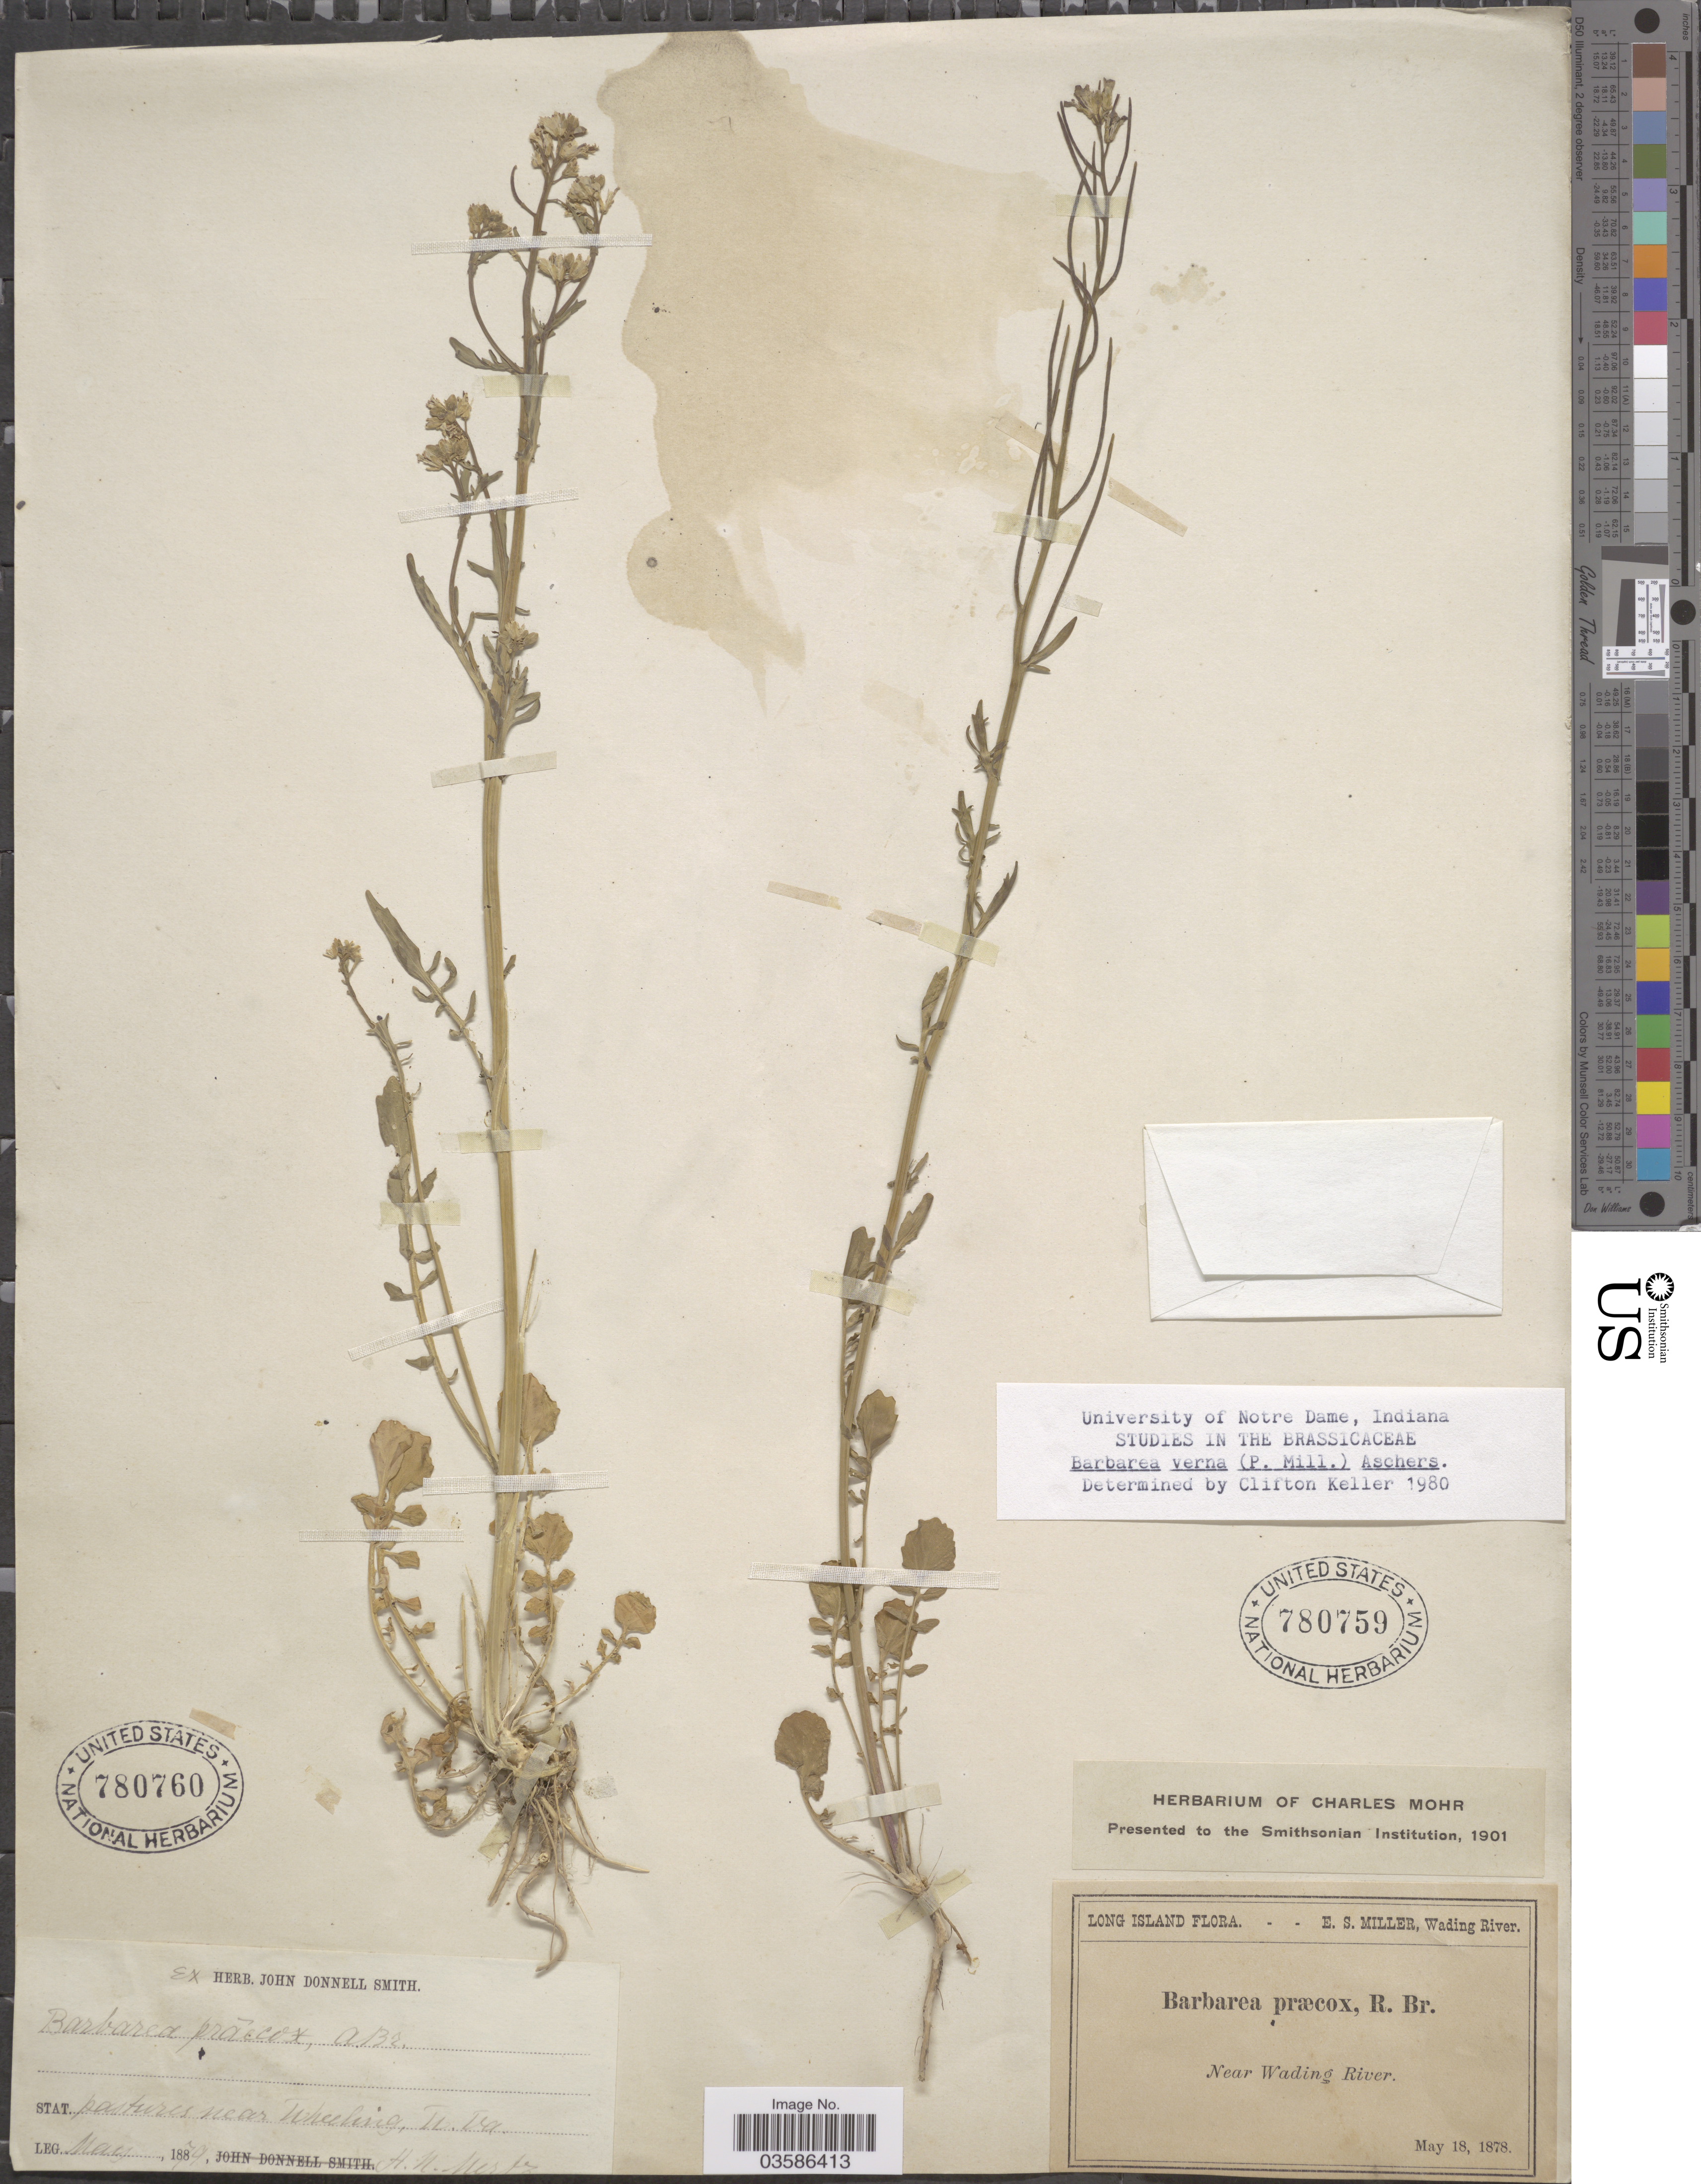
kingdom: Plantae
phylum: Tracheophyta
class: Magnoliopsida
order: Brassicales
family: Brassicaceae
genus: Barbarea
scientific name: Barbarea verna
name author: (Mill.) Asch.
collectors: H. Mertz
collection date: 1879-05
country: United States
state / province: West Virginia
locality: Stat. pastures near Wheeling.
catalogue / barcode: US 780760